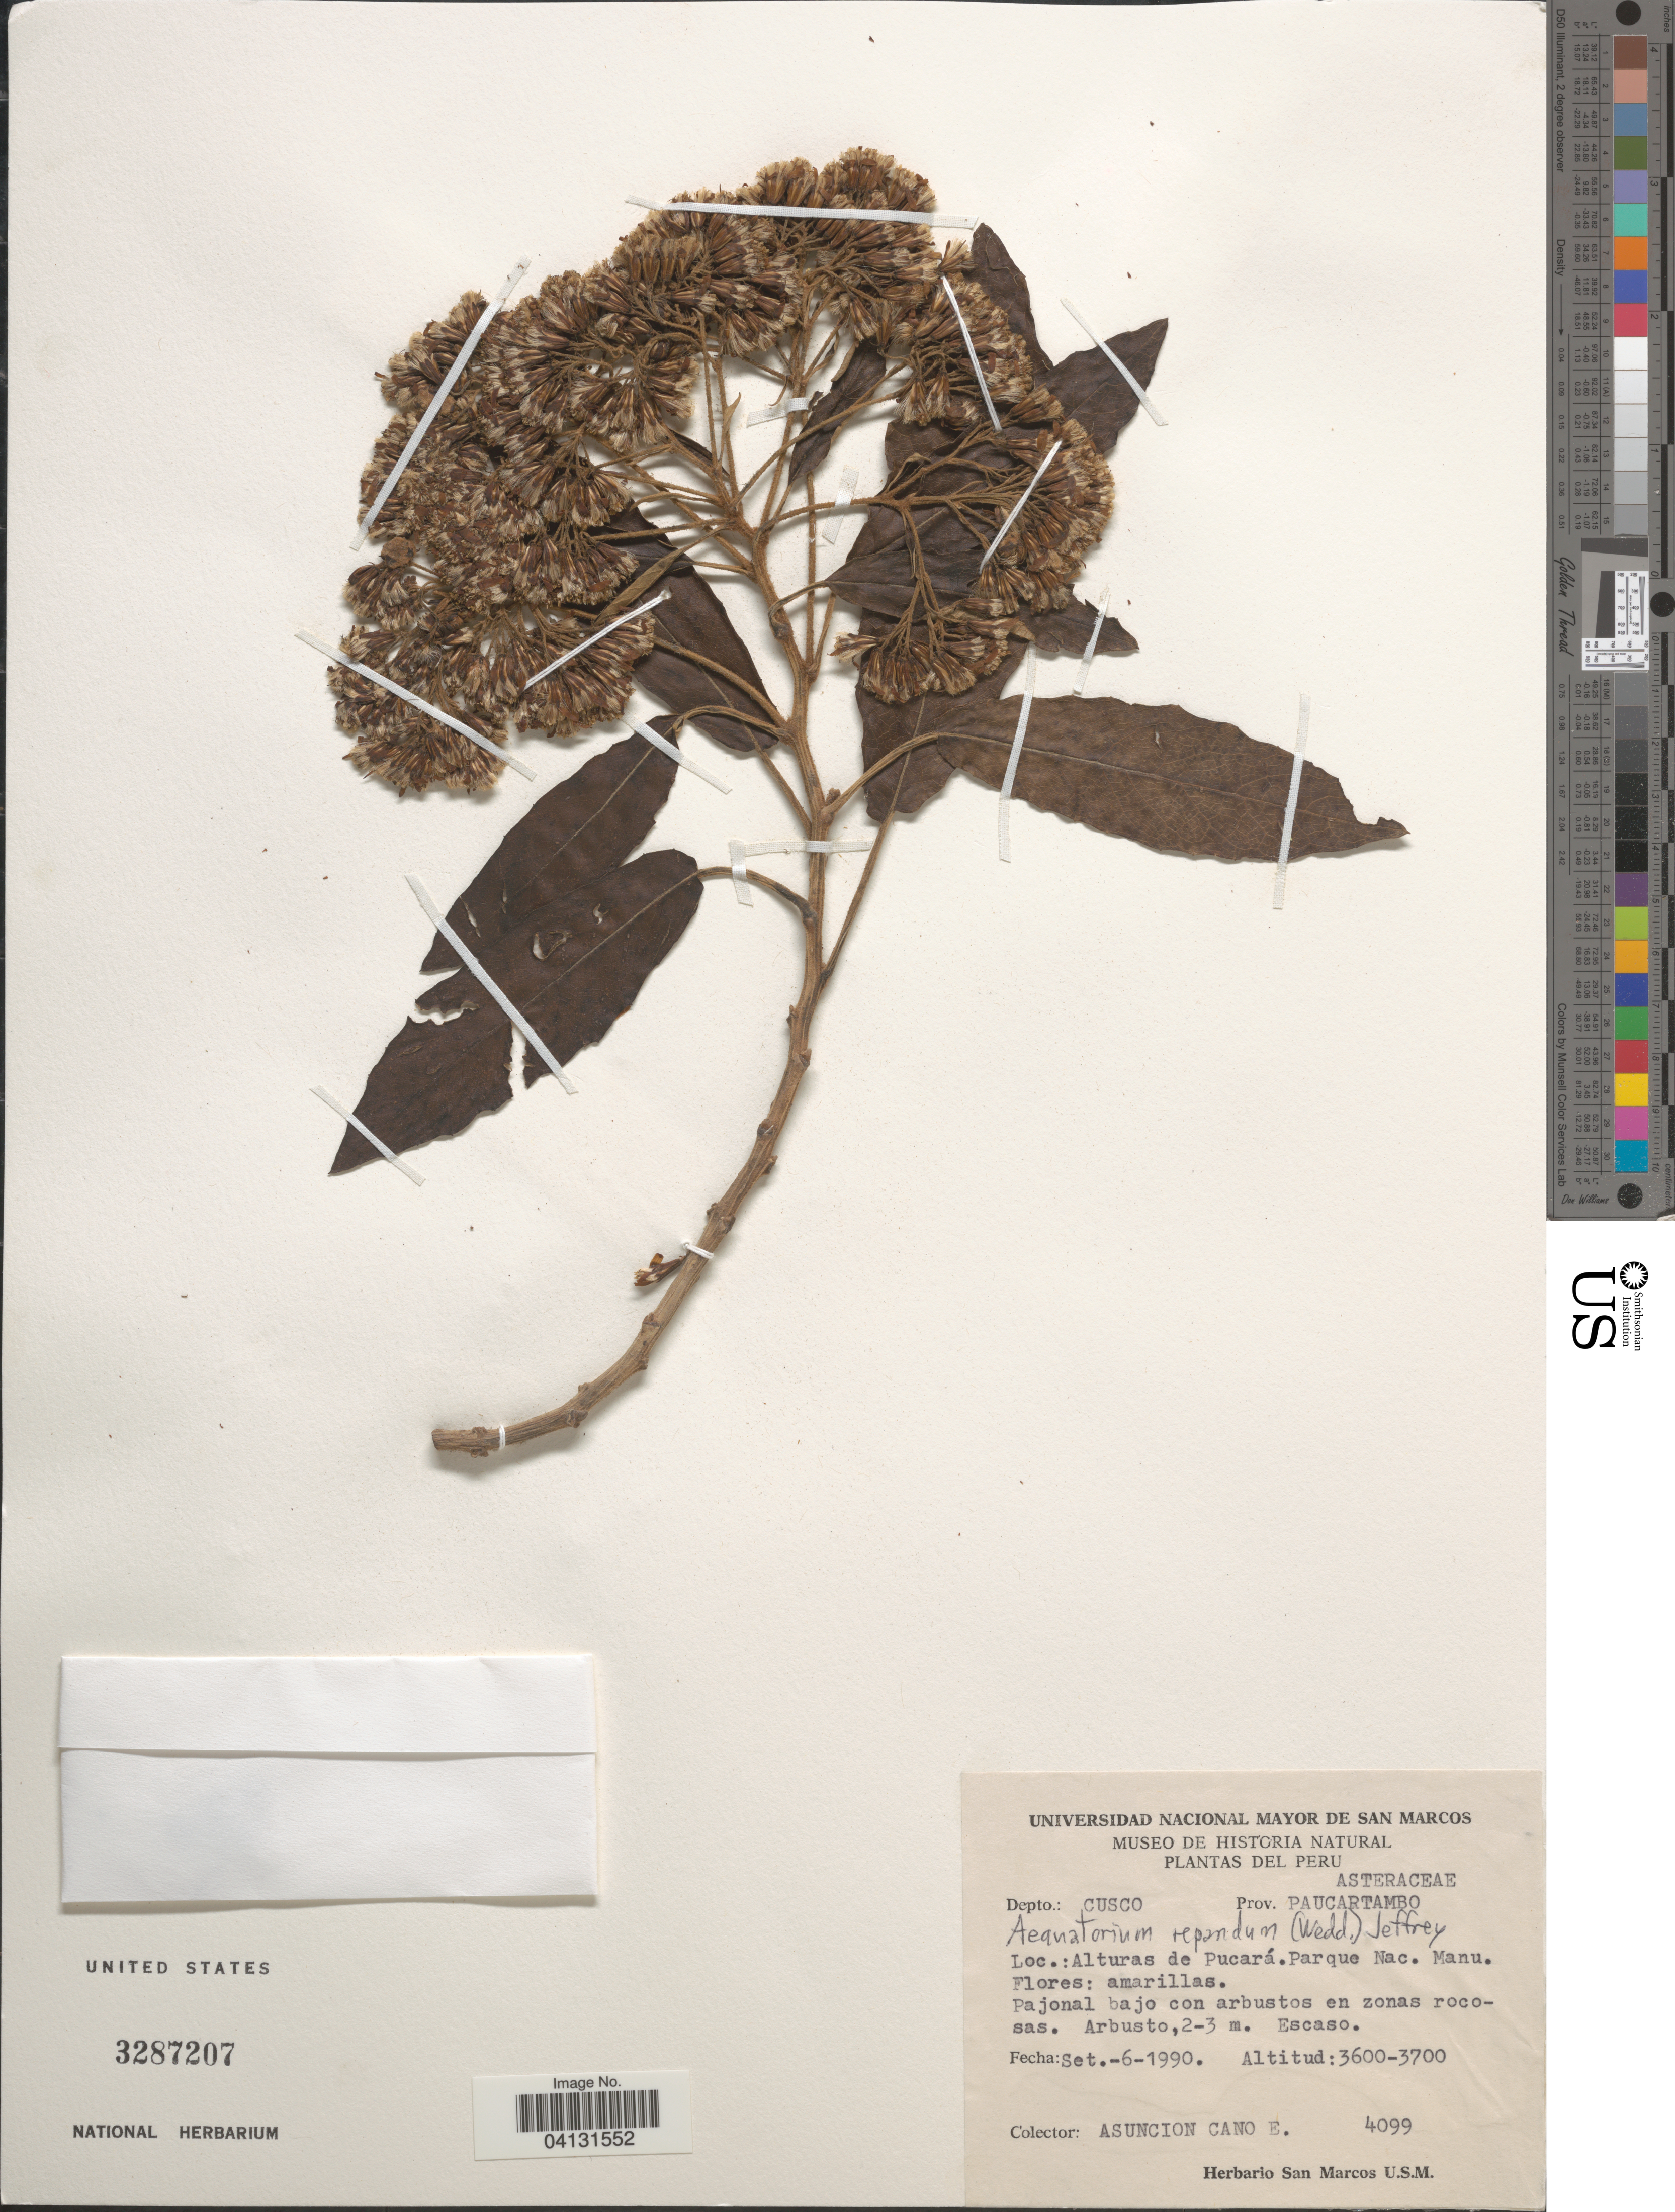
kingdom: Plantae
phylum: Tracheophyta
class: Magnoliopsida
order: Asterales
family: Asteraceae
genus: Nordenstamia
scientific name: Nordenstamia repanda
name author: (Wedd.) Lundin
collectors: A. Cano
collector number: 4099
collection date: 1990-09-06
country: Peru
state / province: Cusco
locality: Depto.: Cusco. Prov. Paucartambo. Alturas de Pucará. Parque Nac. Manu.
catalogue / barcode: US 3287207